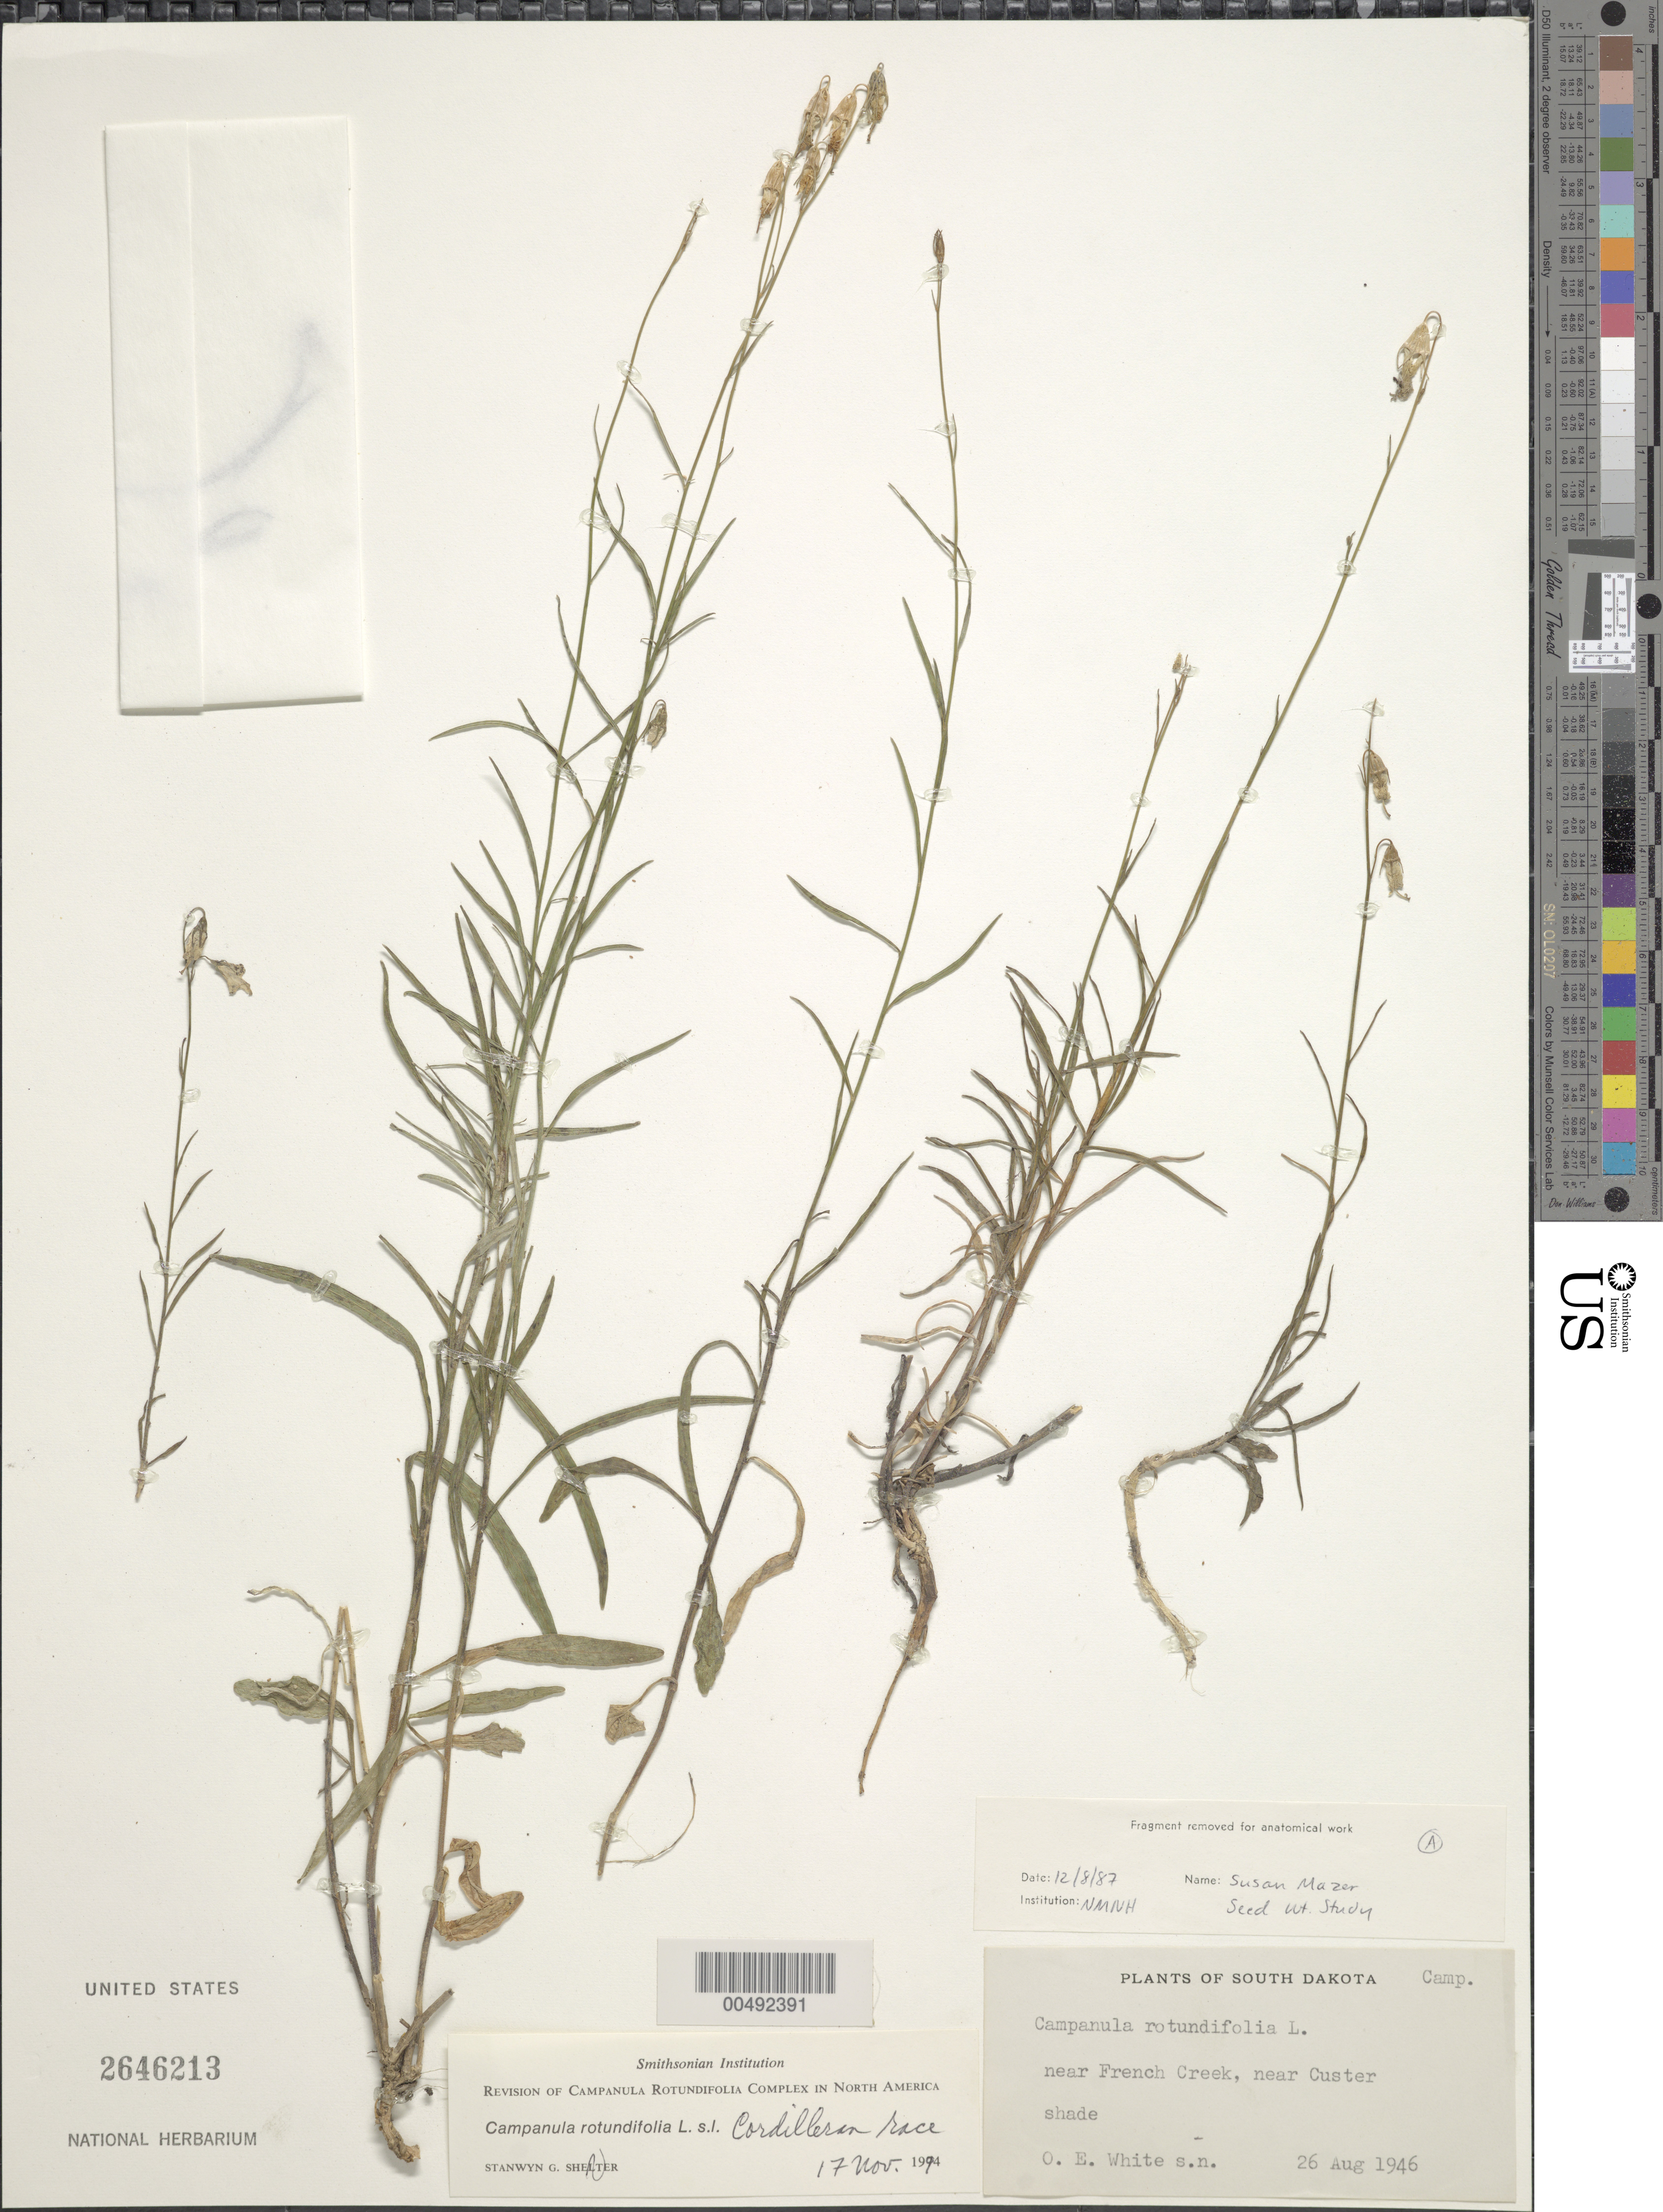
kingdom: Plantae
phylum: Tracheophyta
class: Magnoliopsida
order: Asterales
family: Campanulaceae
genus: Campanula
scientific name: Campanula rotundifolia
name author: L.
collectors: O. E. White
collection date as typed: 26 Aug 1946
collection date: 1946-08-26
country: United States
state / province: South Dakota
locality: near Custer, near French Creek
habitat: shade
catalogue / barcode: US 2646213